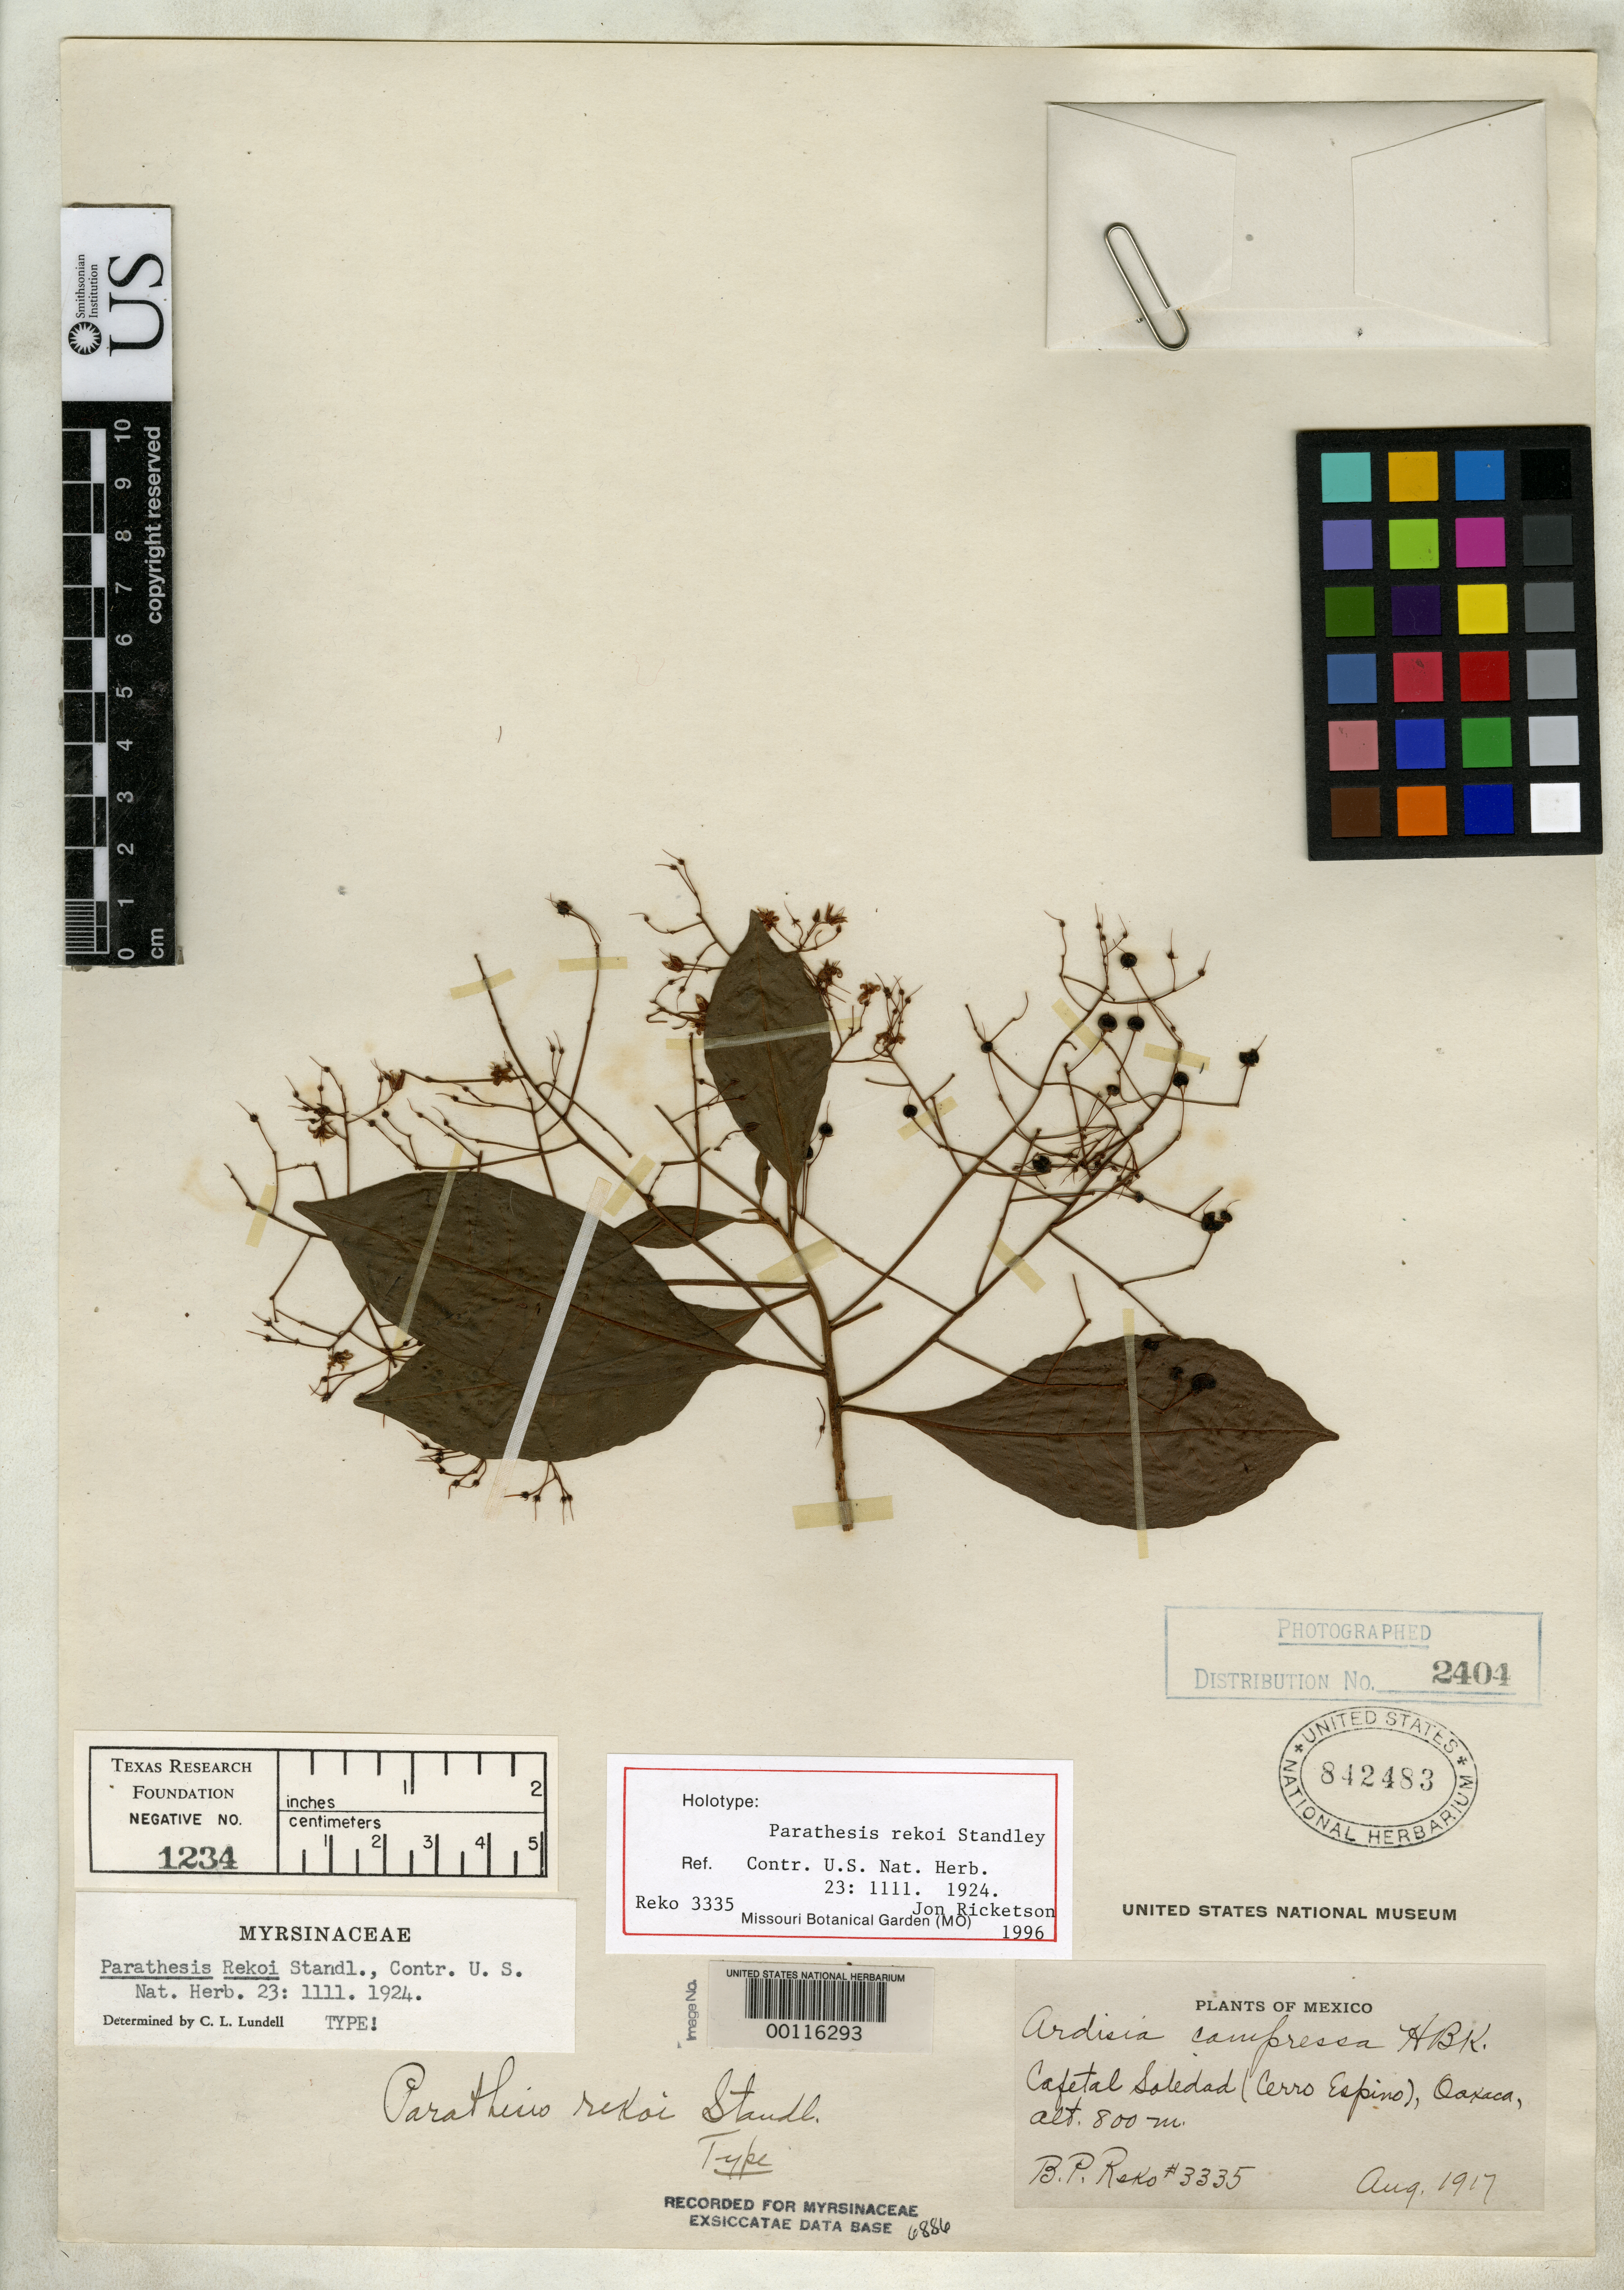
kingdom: Plantae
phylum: Tracheophyta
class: Magnoliopsida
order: Ericales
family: Primulaceae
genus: Parathesis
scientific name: Parathesis rekoi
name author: Standl.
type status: Holotype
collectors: B. P. Reko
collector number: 3335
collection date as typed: Aug 1917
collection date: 1917-08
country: Mexico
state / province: Oaxaca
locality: Cafetal Soledad, Cerro Espino.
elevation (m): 800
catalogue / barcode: US 842483